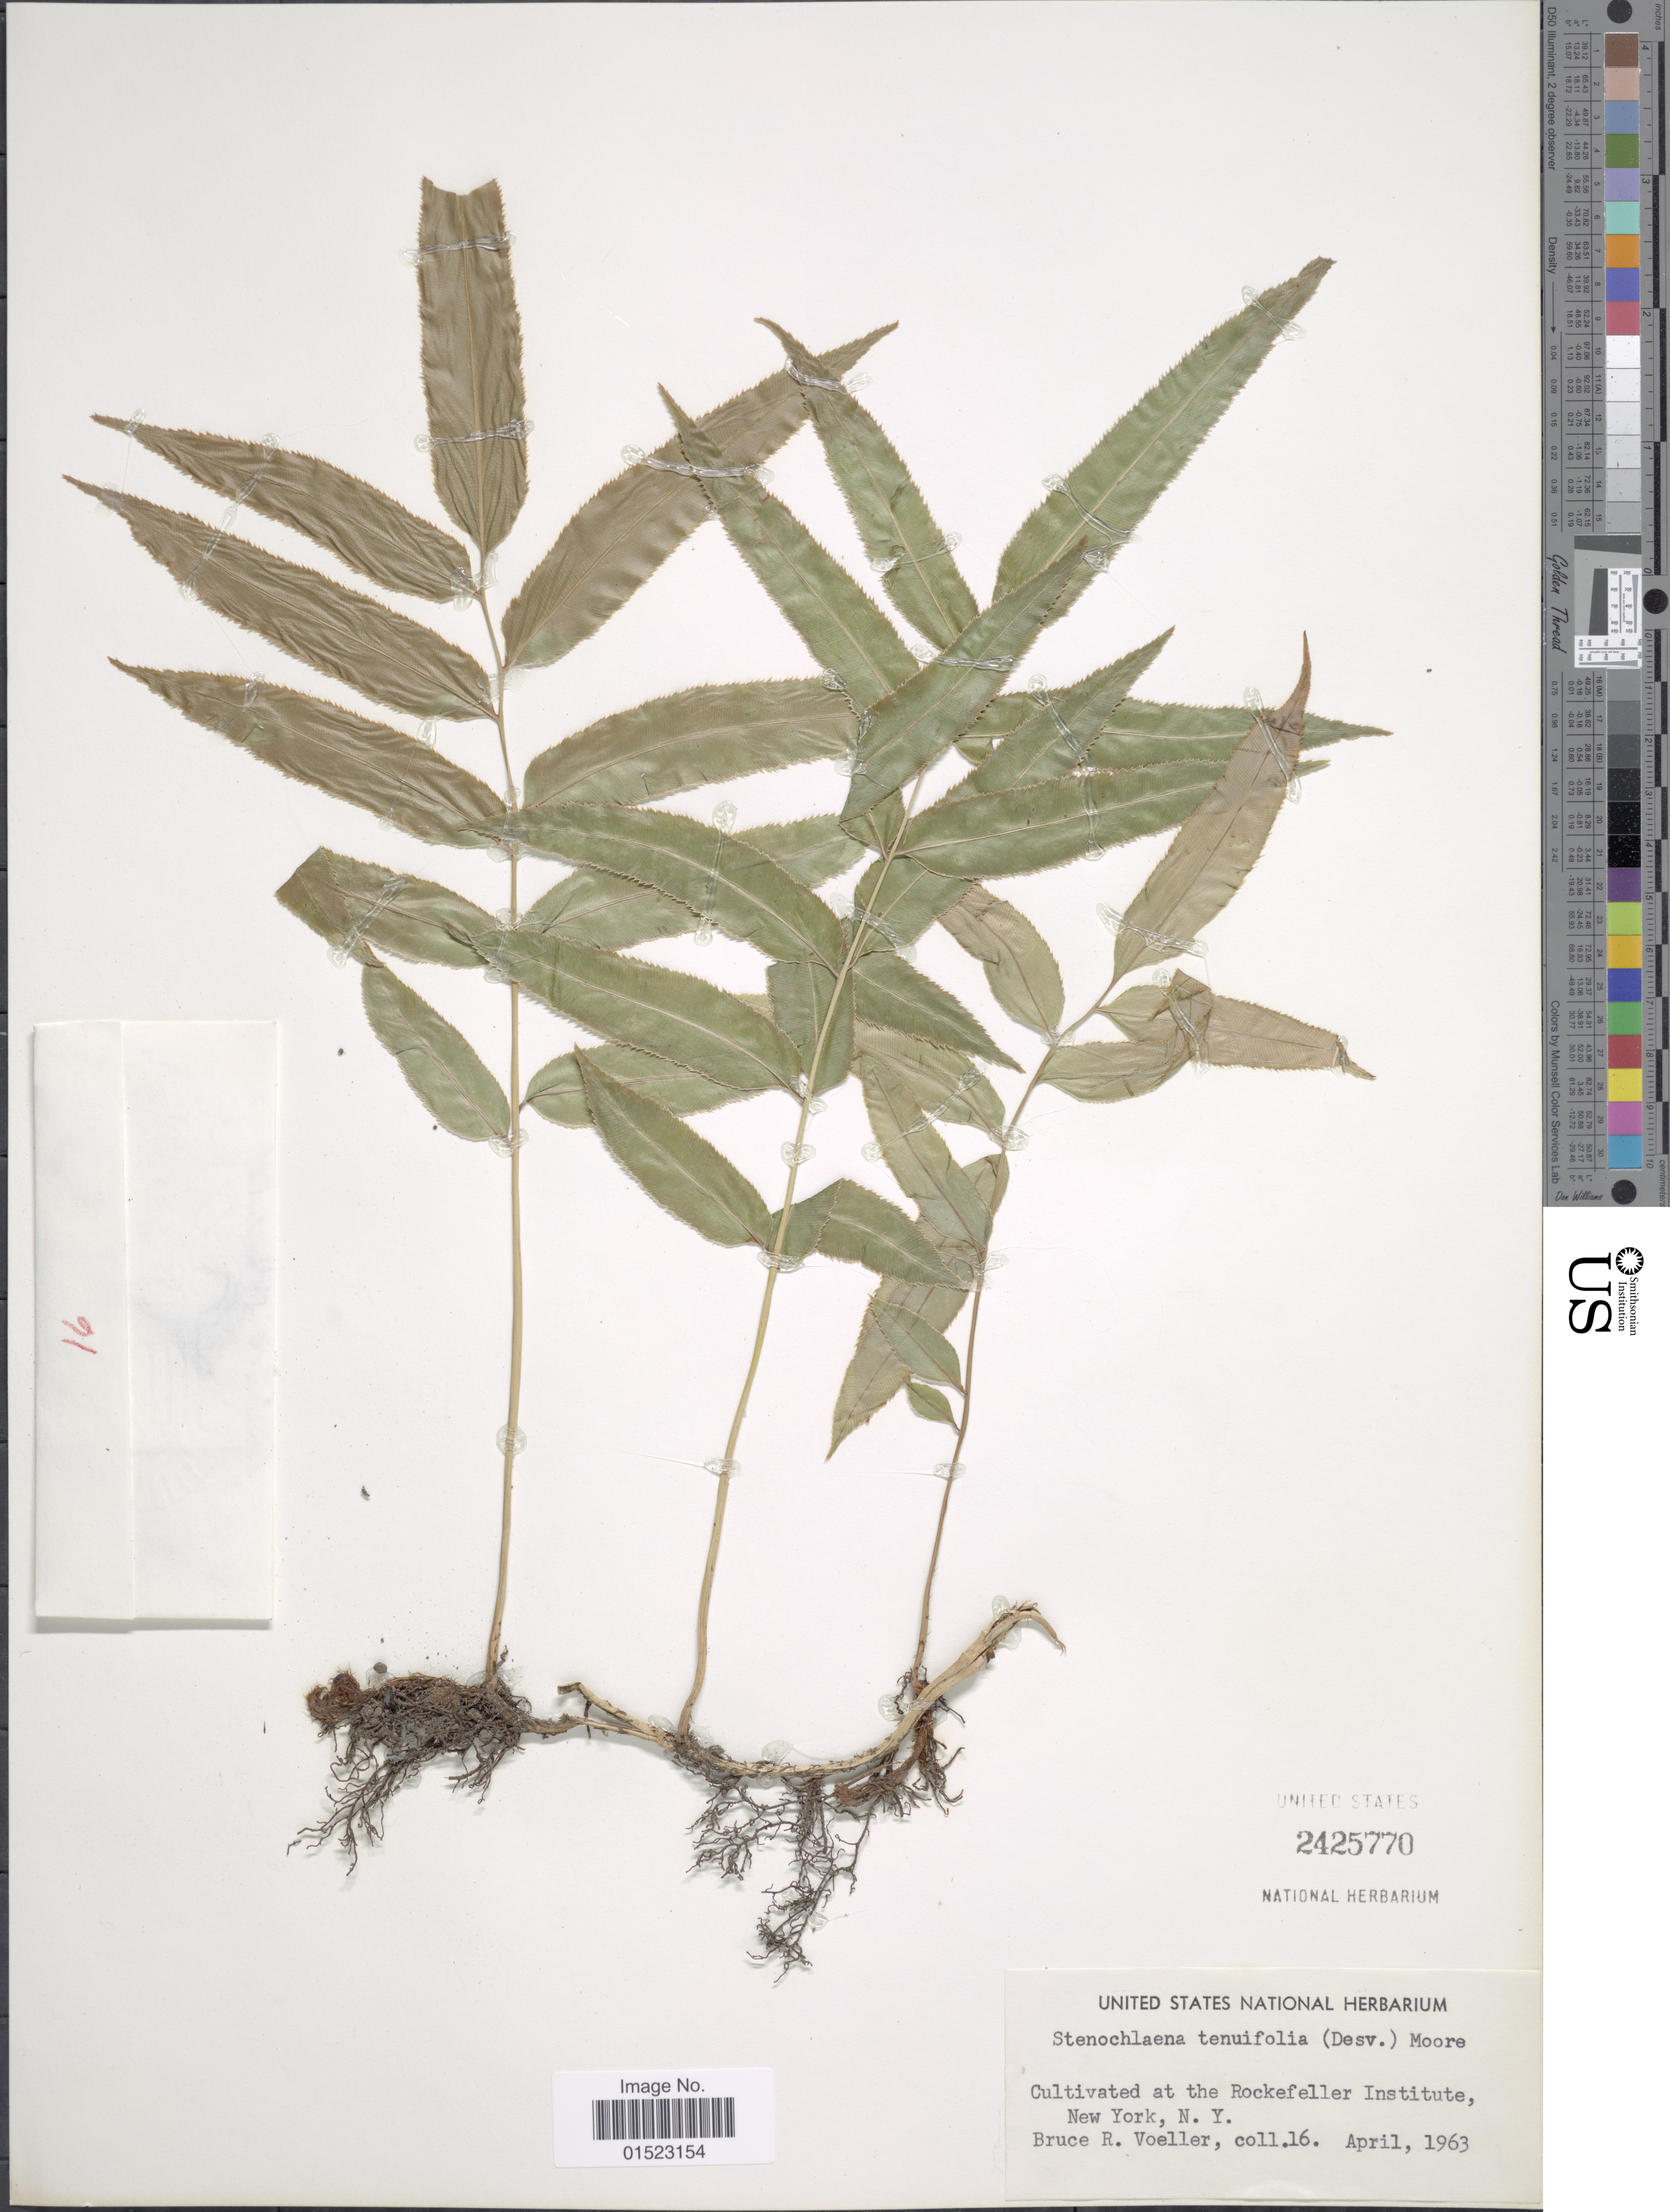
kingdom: Plantae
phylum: Tracheophyta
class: Polypodiopsida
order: Polypodiales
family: Blechnaceae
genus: Stenochlaena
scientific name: Stenochlaena tenuifolia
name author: (Desv.) T. Moore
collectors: B. Voeller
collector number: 16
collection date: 1963-04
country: United States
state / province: New York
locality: The Rockefeller Institute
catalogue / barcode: US 2425770